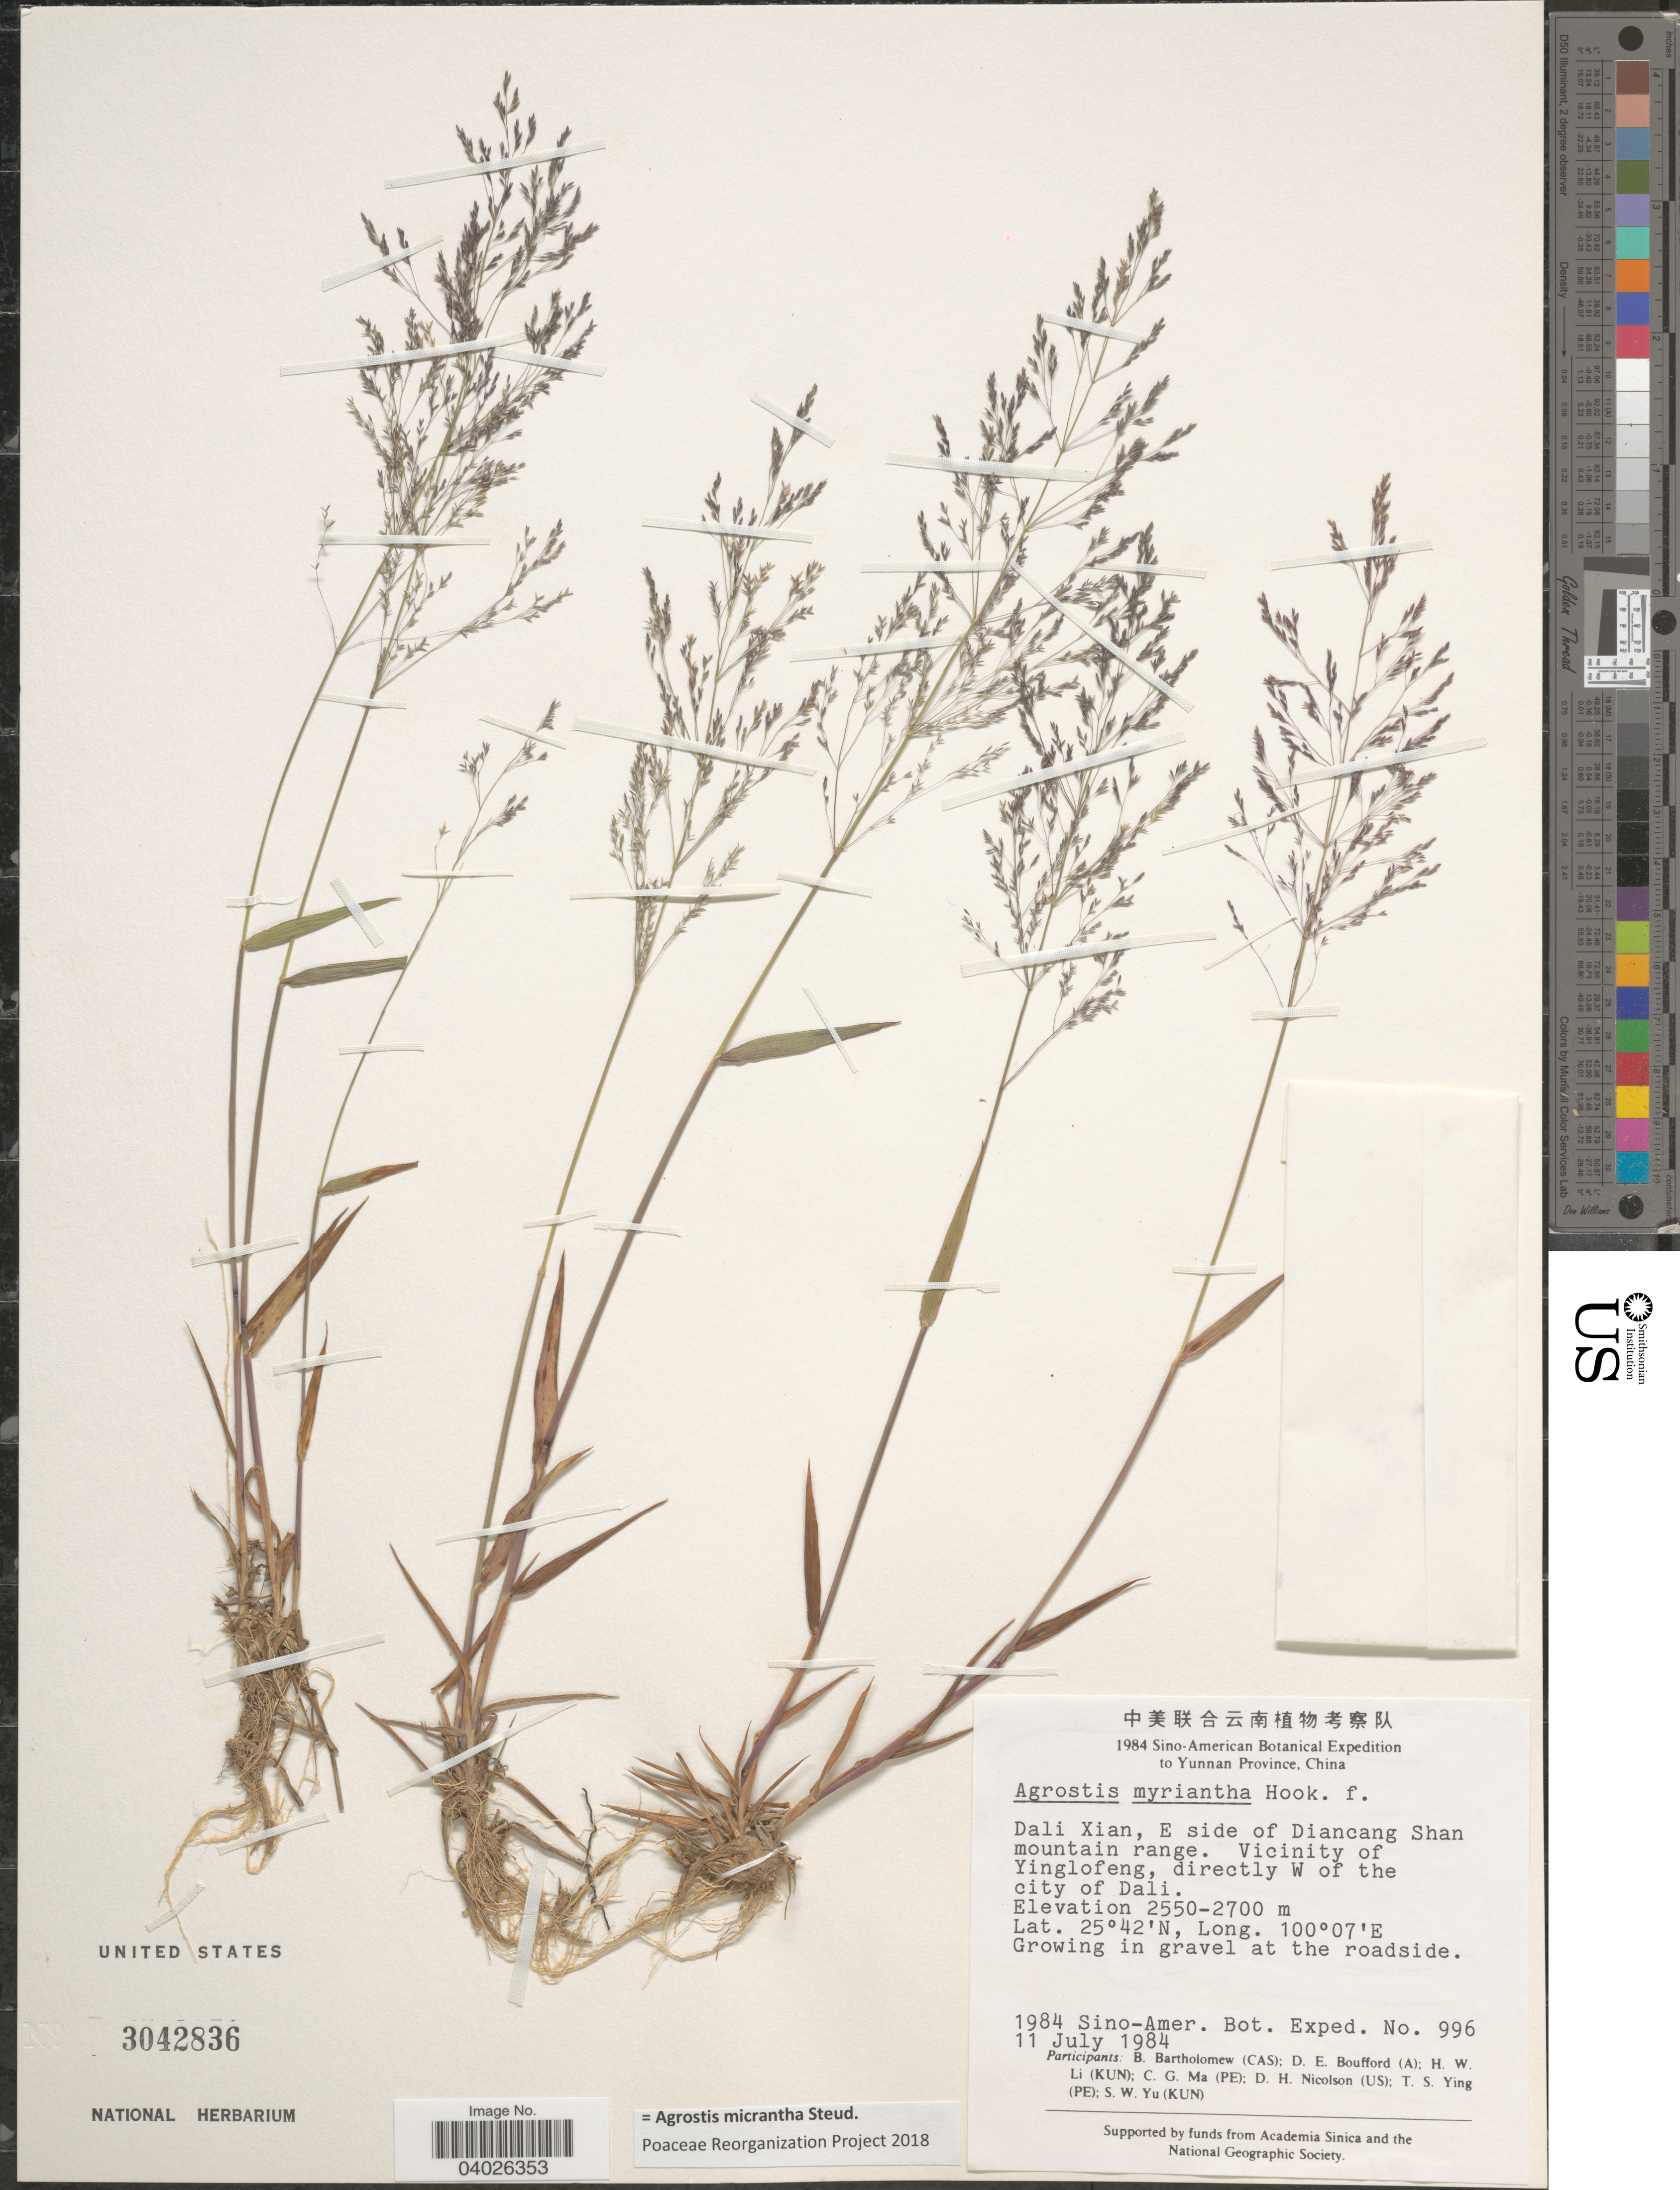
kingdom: Plantae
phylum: Tracheophyta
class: Liliopsida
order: Poales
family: Poaceae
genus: Agrostis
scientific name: Agrostis micrantha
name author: Steud.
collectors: Sino-Amer. Bot. Exped. 1984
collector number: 996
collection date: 1984-07-11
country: China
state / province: Yunnan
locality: Dali Xian, E side of Diancang Shan mountain range. Vicinity of Yinglofeng, directly W of the city of Dali.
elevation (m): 2550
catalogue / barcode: US 3042836